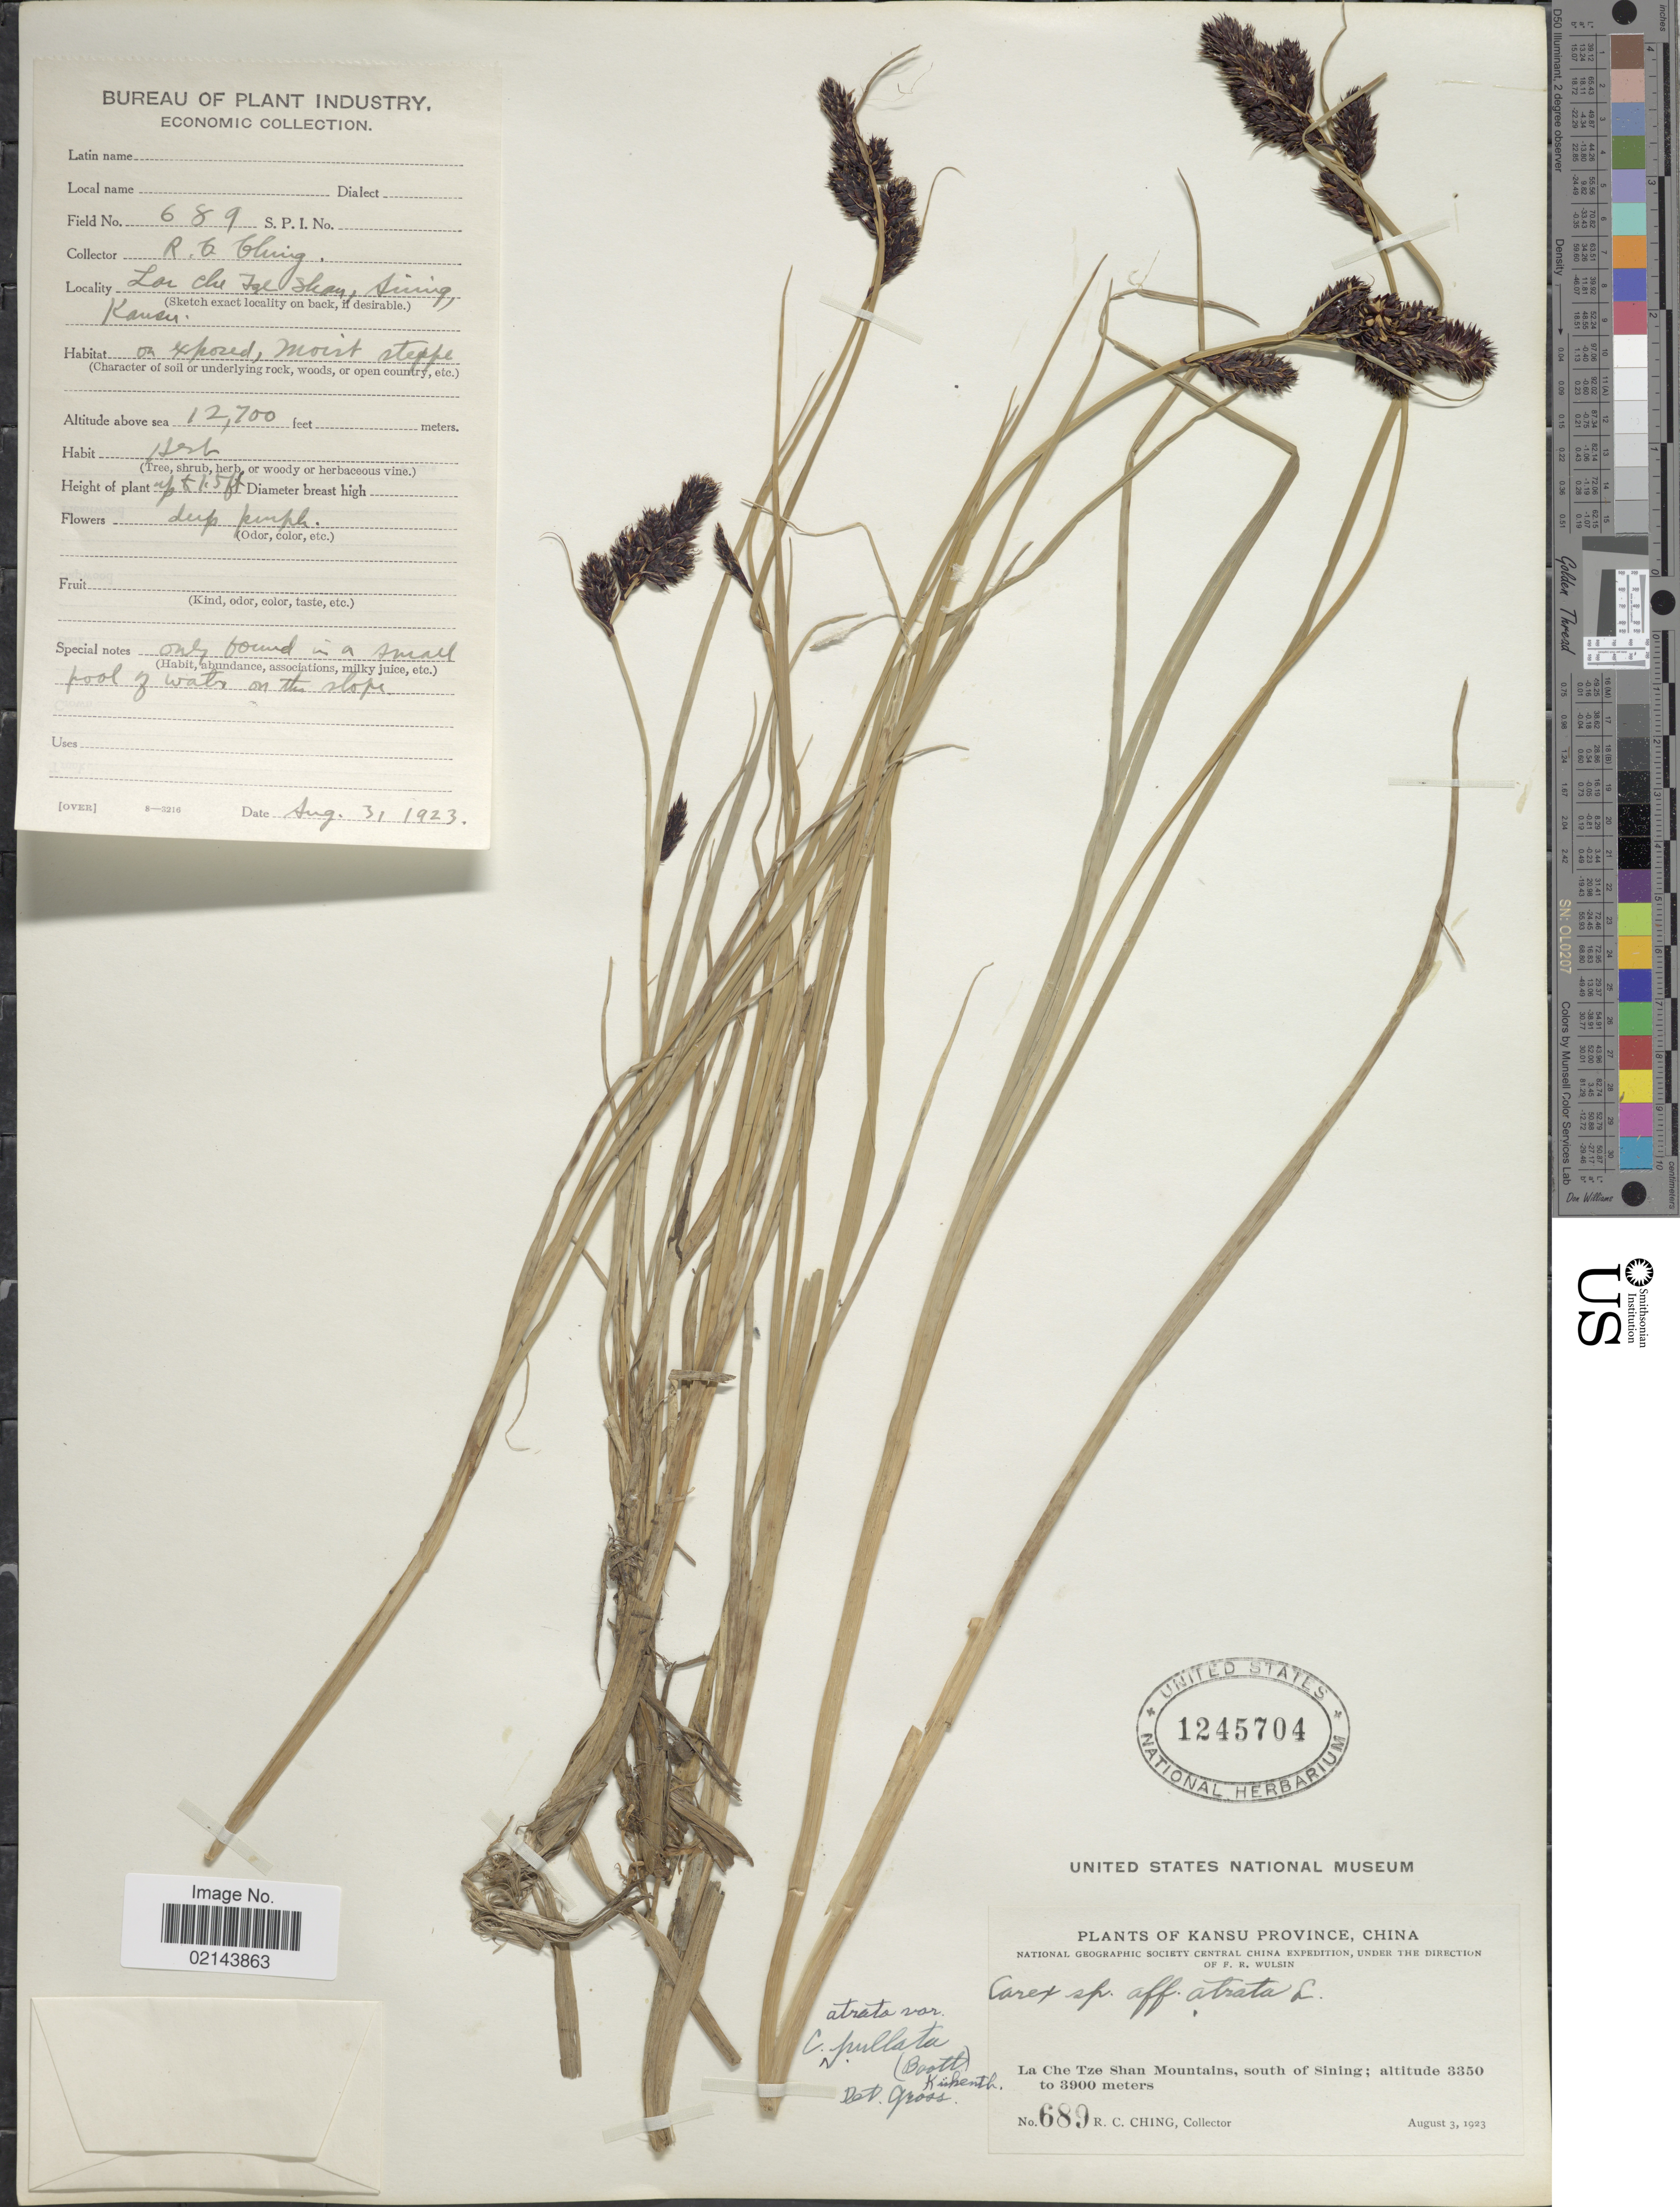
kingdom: Plantae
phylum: Tracheophyta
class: Liliopsida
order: Poales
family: Cyperaceae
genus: Carex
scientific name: Carex atrata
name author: L.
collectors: R. C. Ching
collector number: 689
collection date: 1923-08-03/1923-08-31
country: China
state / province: Gansu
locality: La Che Tze Shan Mountains, south of Sining. Kansu Province.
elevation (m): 3871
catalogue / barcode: US 1245704